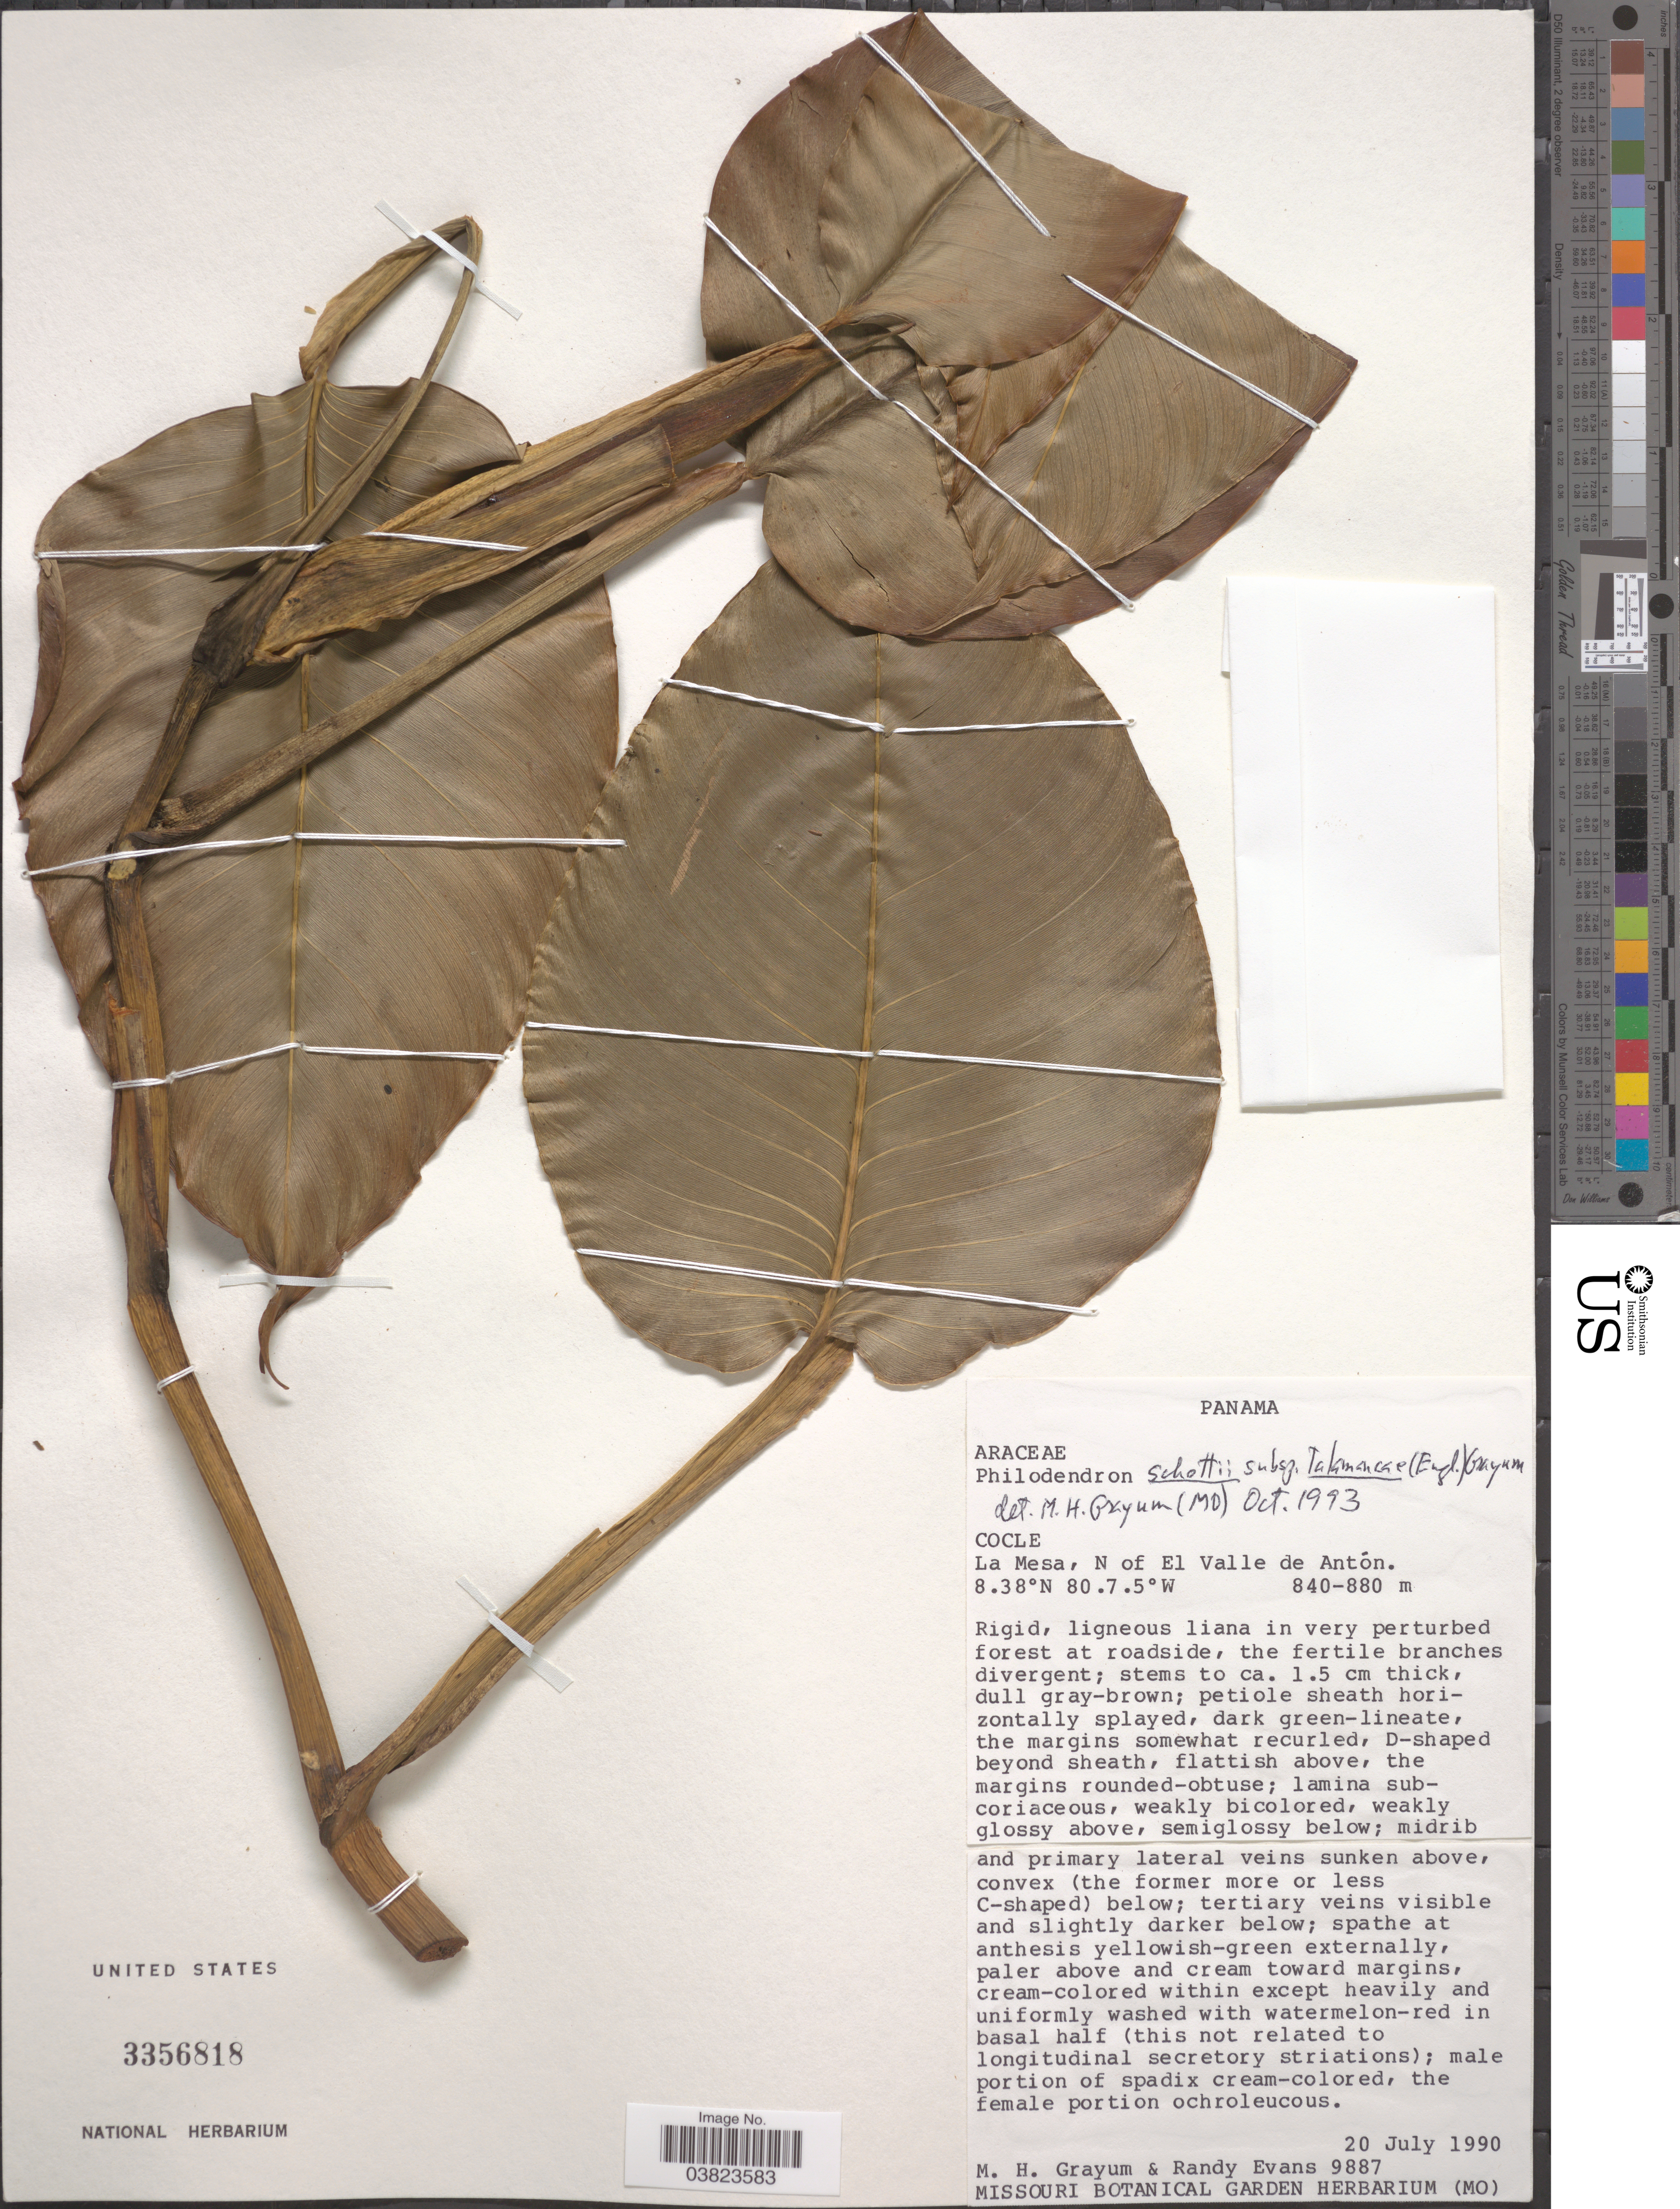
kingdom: Plantae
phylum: Tracheophyta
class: Liliopsida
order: Alismatales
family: Araceae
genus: Philodendron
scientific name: Philodendron schottii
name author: K. Koch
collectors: M. H. Grayum & R. Evans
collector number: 9887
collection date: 1990-07-20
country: Panama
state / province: Cocle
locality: La Mesa, N of El Valle de Antón.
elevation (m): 840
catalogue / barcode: US 3356818